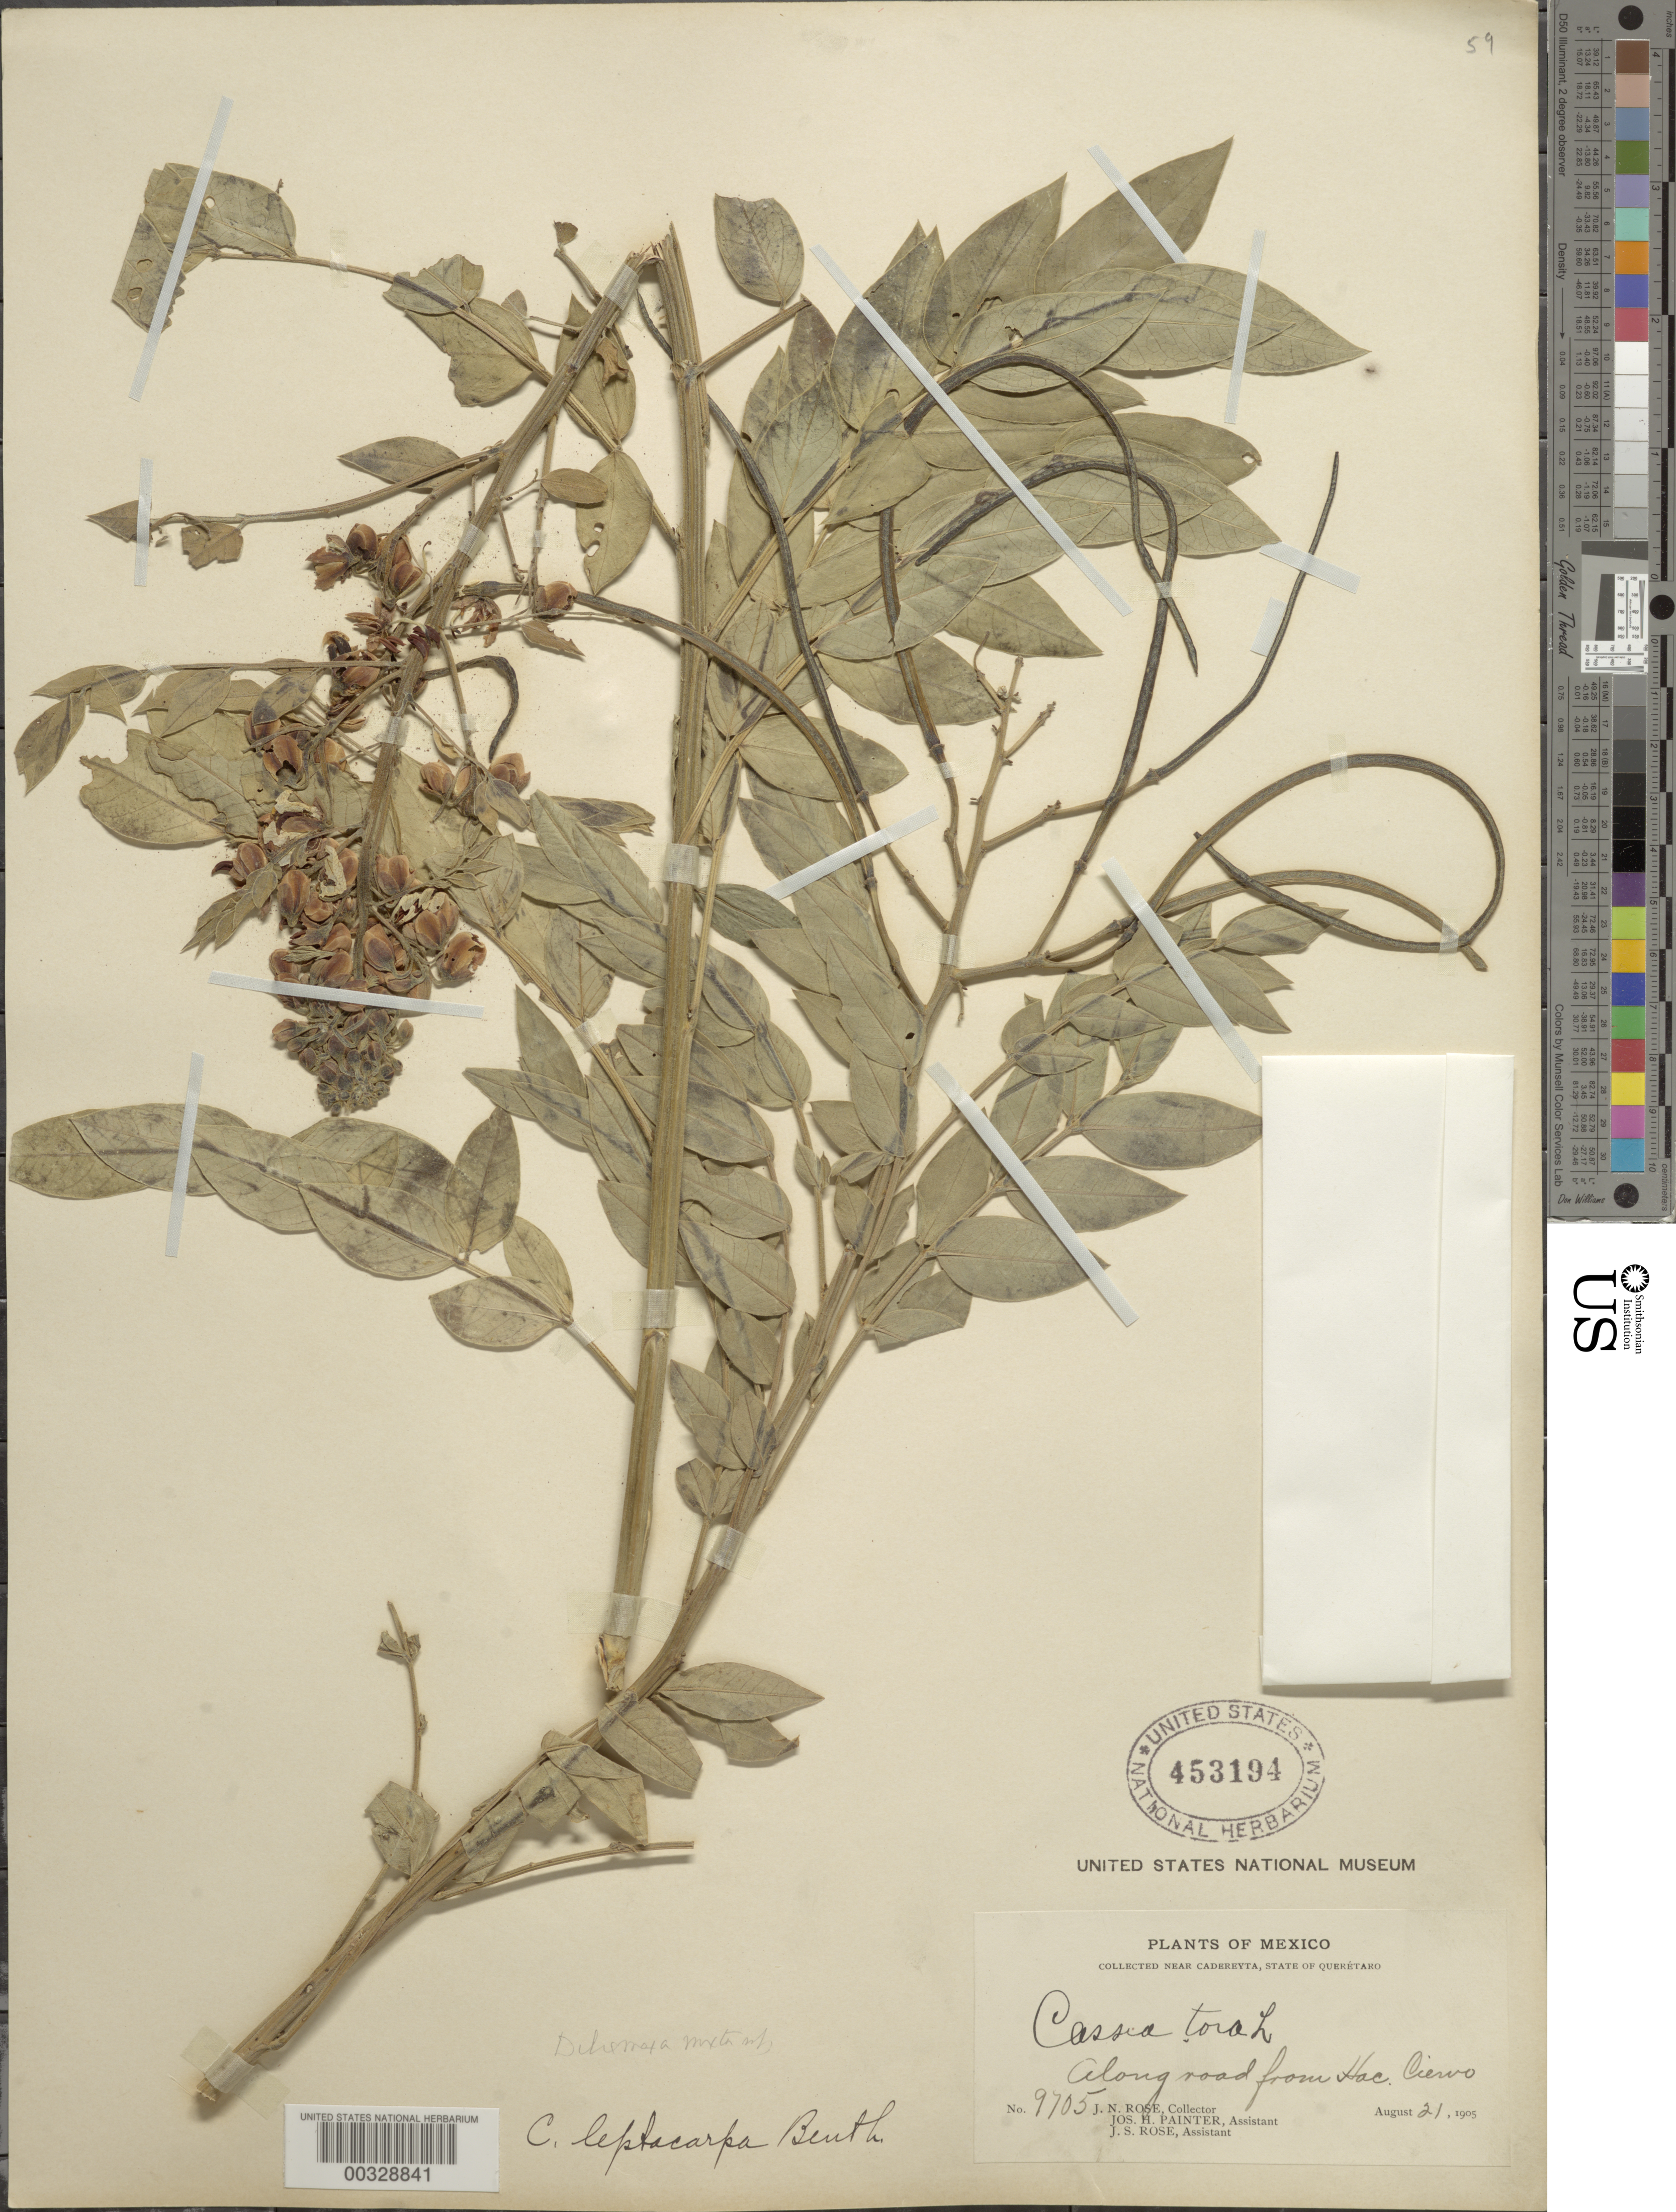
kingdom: Plantae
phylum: Tracheophyta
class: Magnoliopsida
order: Fabales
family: Fabaceae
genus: Senna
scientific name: Senna hirsuta var. leptocarpa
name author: (Benth.) H.S. Irwin & Barneby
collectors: J. N. Rose, J. H. Painter & J. S. Rose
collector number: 9705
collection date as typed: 21 Aug 1905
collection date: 1905-08-21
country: Mexico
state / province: Querétaro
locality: Along road from Hac. Ciervo; near Cadereyta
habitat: Along road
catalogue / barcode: US 453194